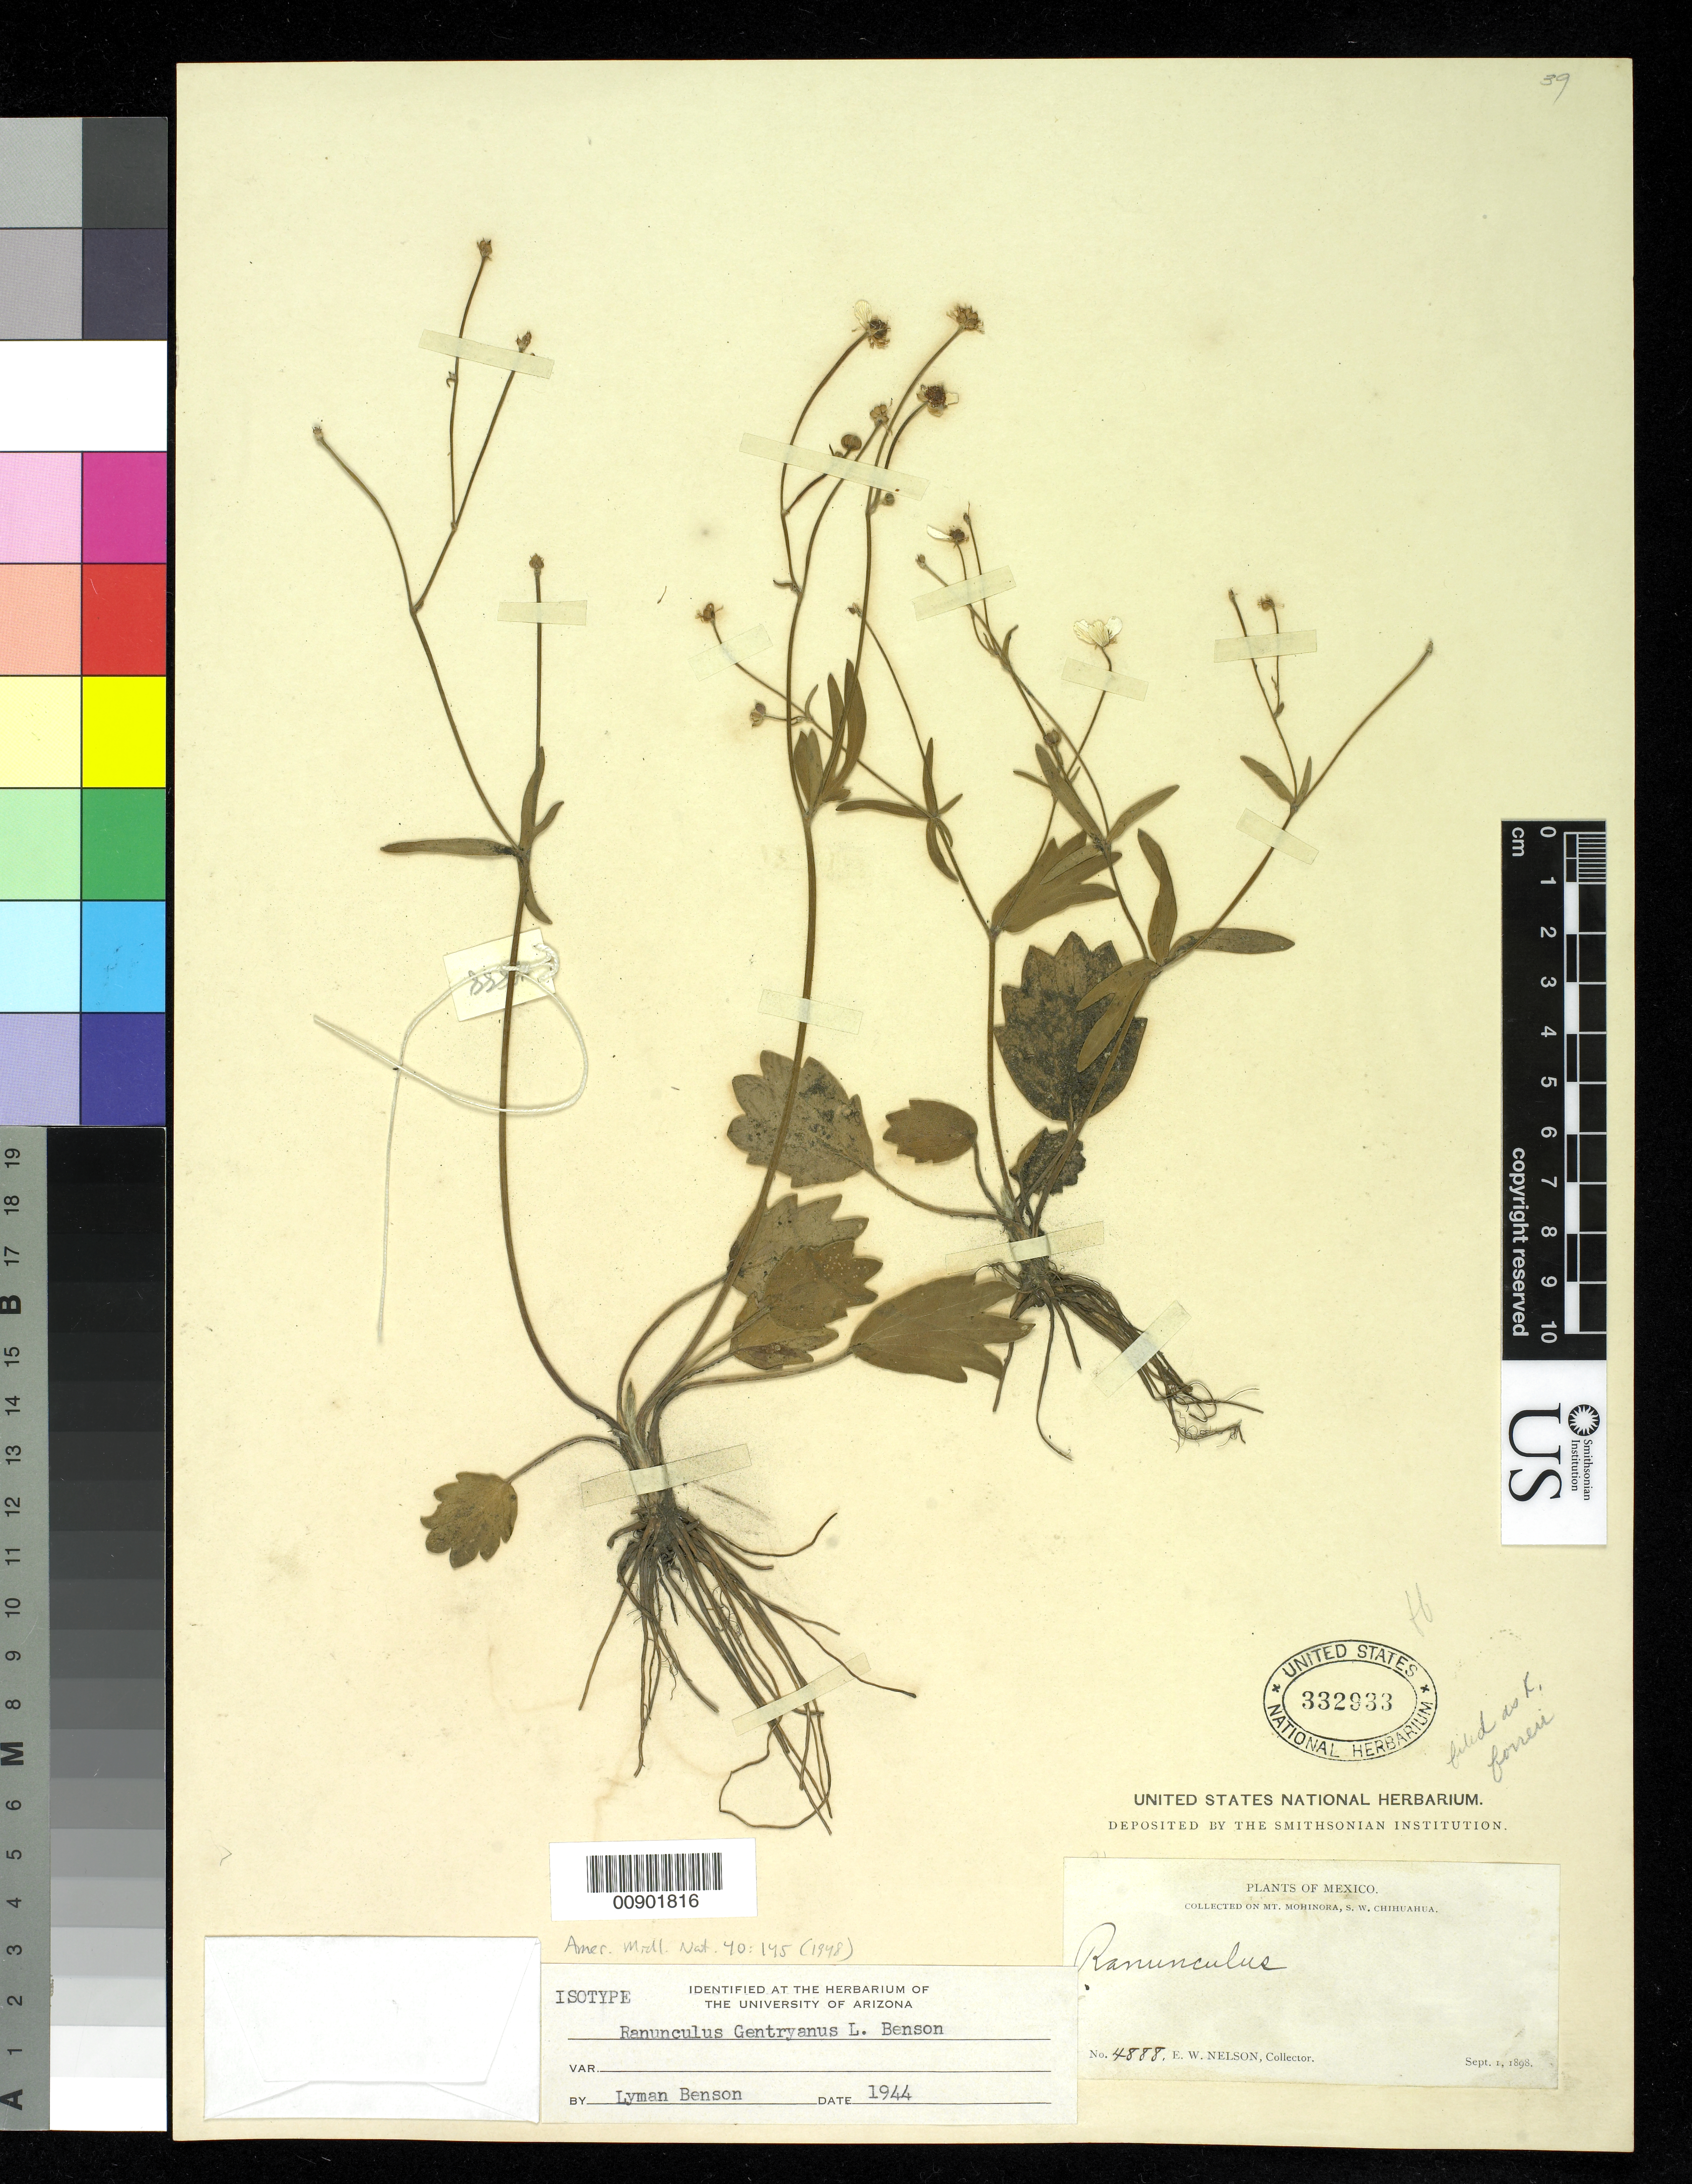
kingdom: Plantae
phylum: Tracheophyta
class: Magnoliopsida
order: Ranunculales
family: Ranunculaceae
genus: Ranunculus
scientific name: Ranunculus gentryanus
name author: L.D. Benson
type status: Isotype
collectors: E. W. Nelson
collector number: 4888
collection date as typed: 01 Sep 1898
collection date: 1898-09-01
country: Mexico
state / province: Chihuahua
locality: Mt. Mohinora, S.W. Chihuahua.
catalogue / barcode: US 332933